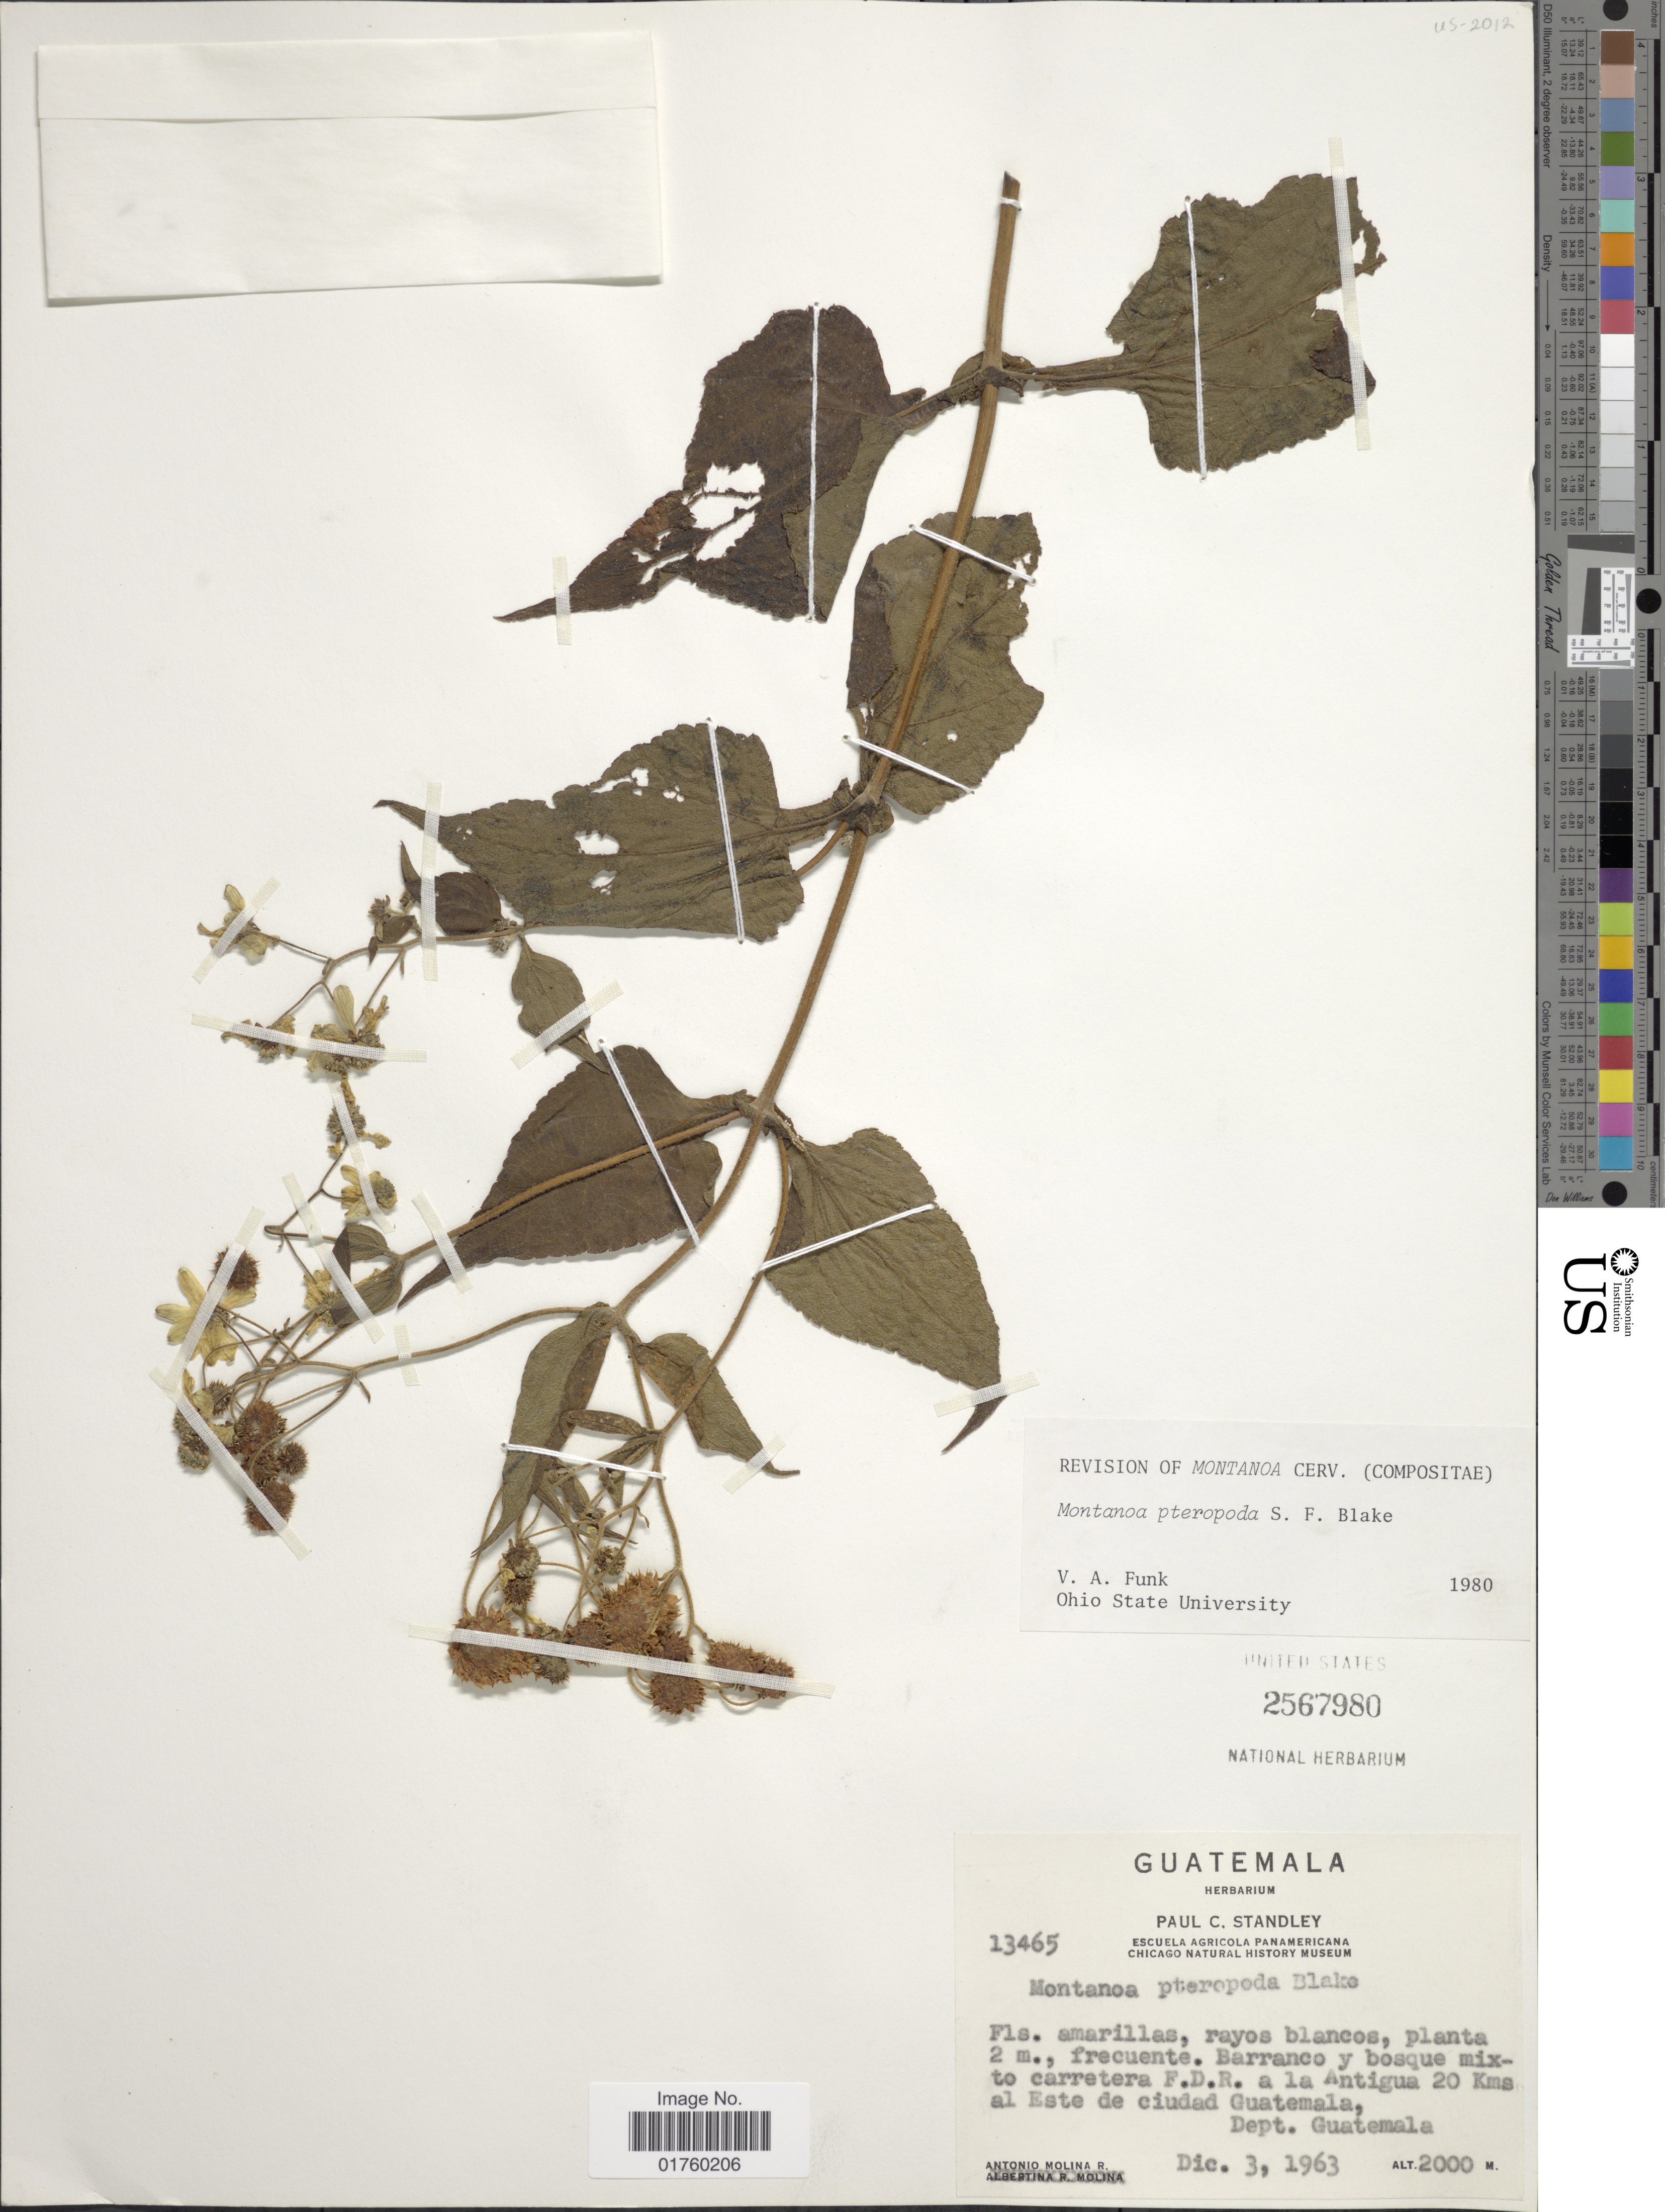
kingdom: Plantae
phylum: Tracheophyta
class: Magnoliopsida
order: Asterales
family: Asteraceae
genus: Montanoa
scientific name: Montanoa pteropoda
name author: S.F. Blake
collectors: A. Molina R. & A. R. Molina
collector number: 13465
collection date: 1963-12-03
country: Guatemala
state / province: Guatemala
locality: Barranco y bosque mix-to carretara F.D.R. a la Antigua 20 Kms al Este de ciudad Guatemala.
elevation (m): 2000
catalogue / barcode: US 2567980